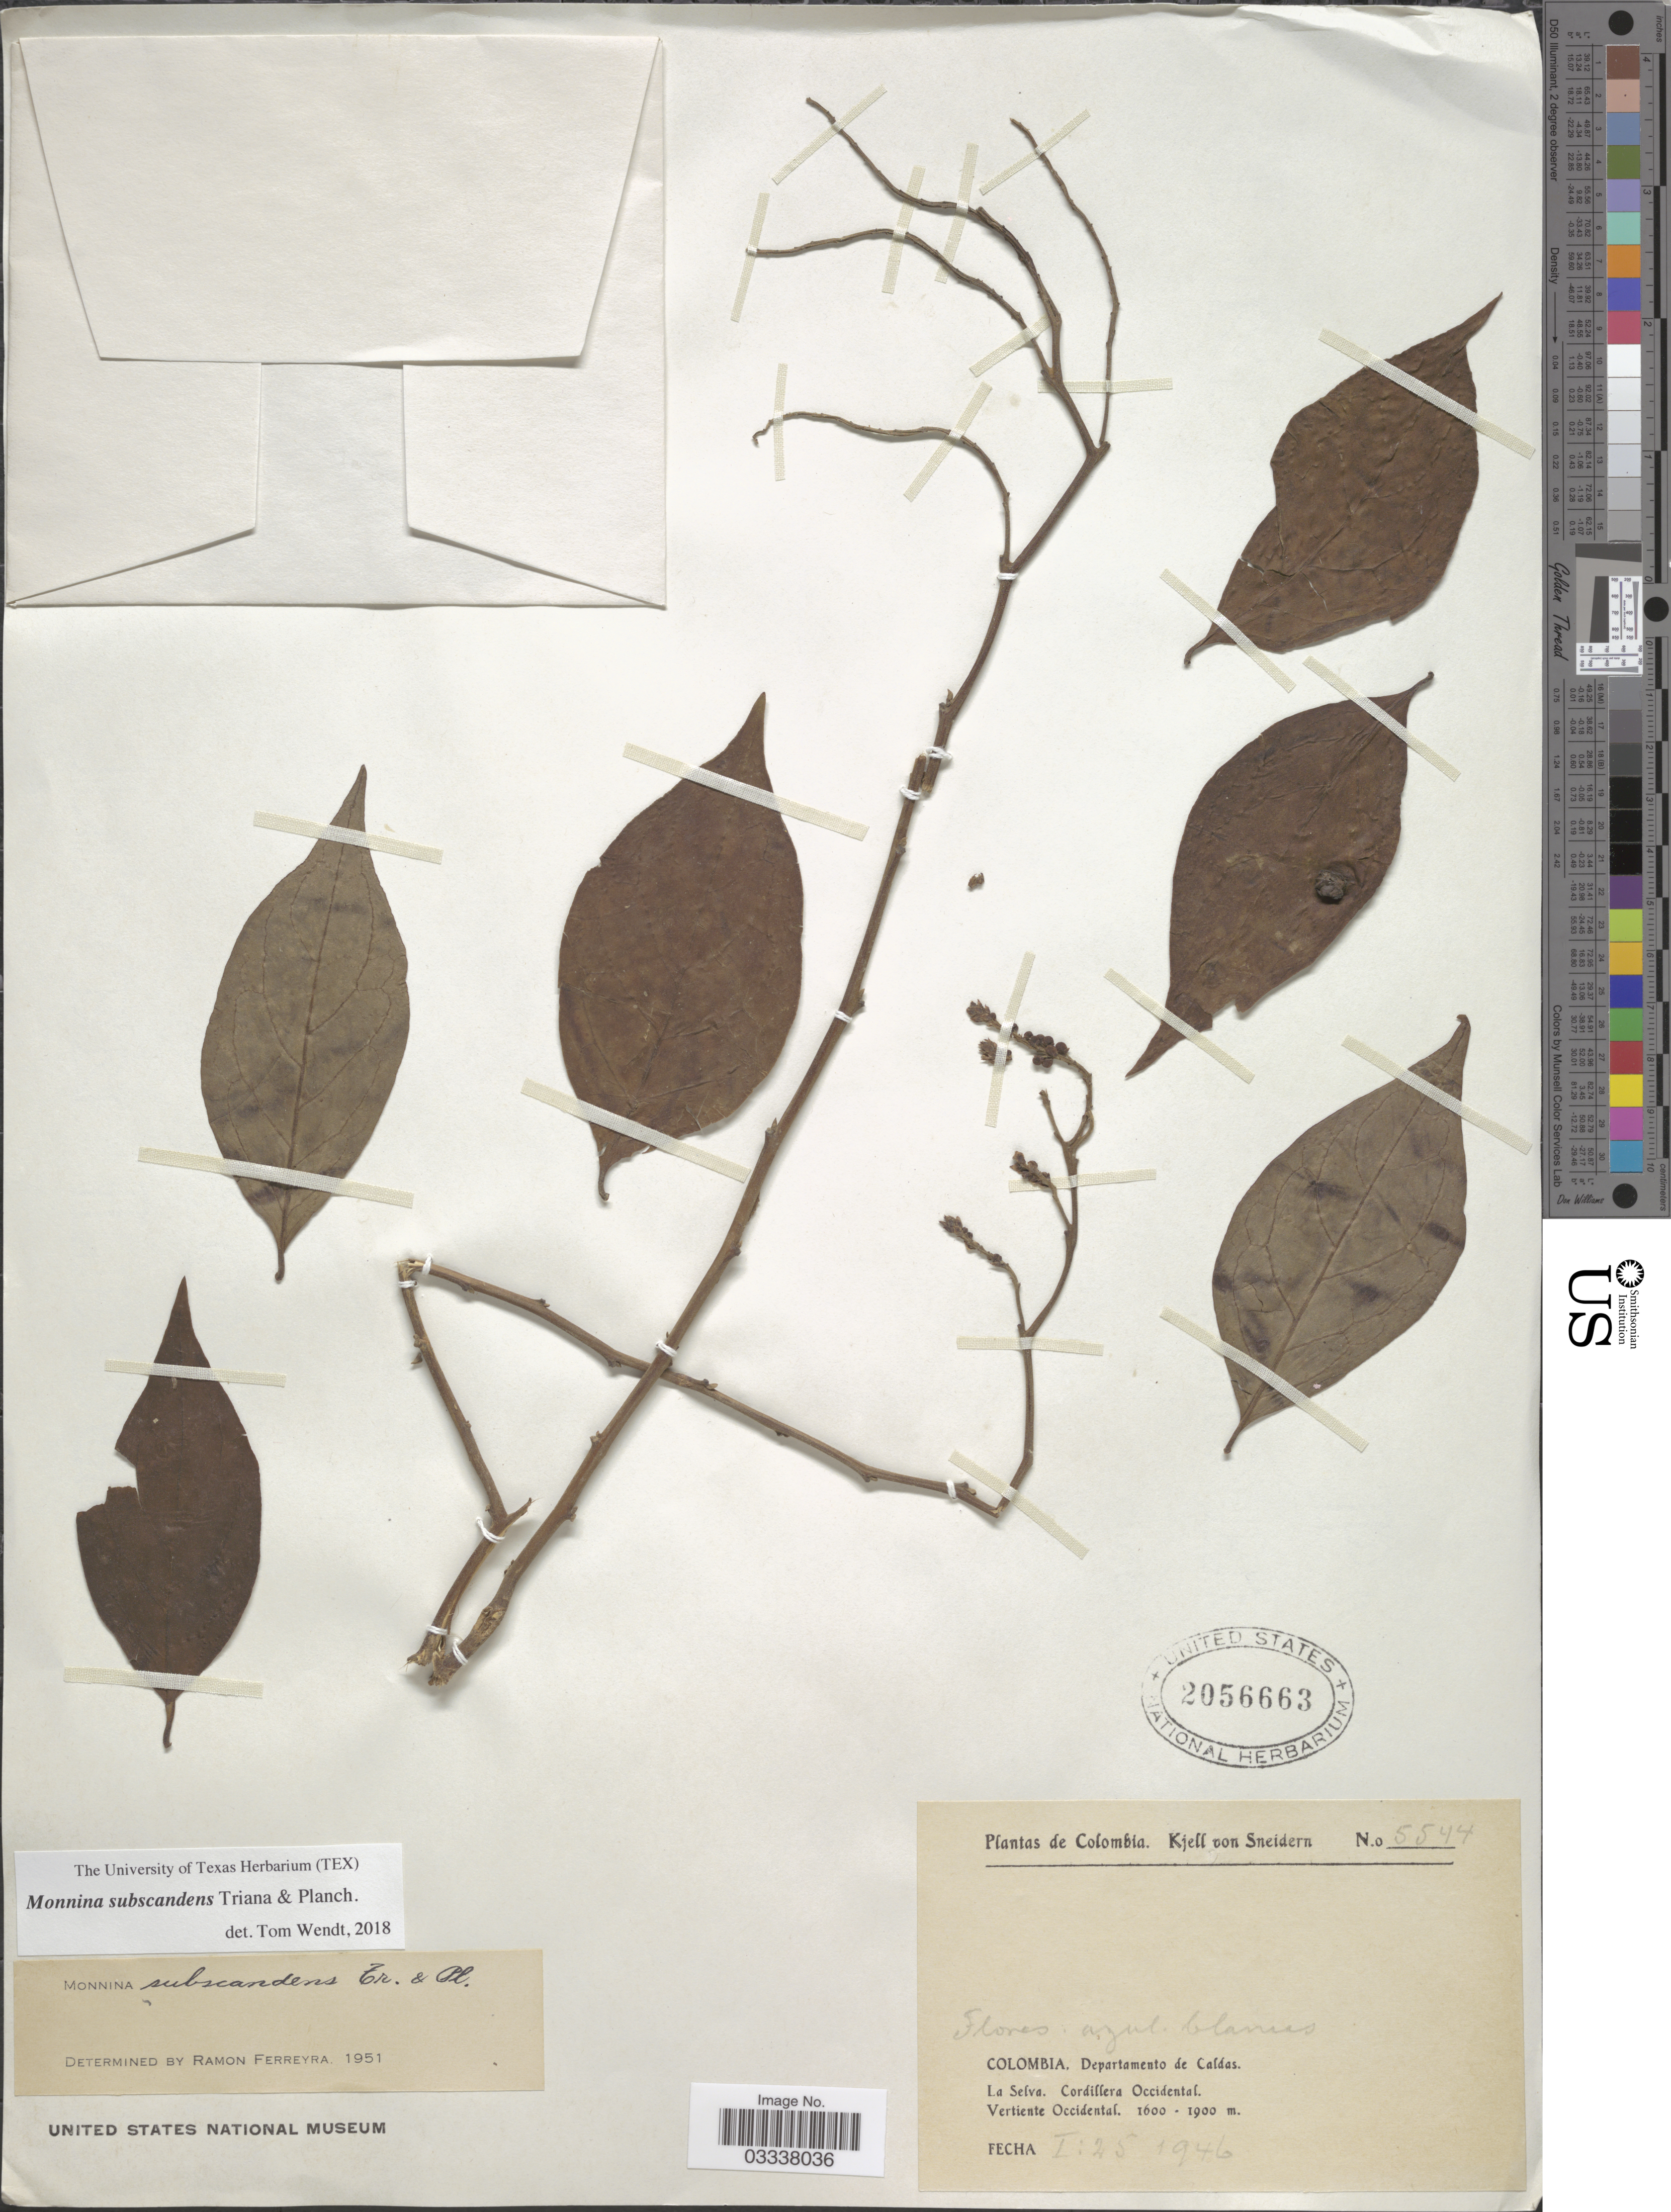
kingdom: Plantae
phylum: Tracheophyta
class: Magnoliopsida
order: Fabales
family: Polygalaceae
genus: Monnina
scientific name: Monnina subscandens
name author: Triana & Planch.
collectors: K. von Sneidern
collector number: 5544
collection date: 1946-01-25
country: Colombia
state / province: Caldas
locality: Departamento de Caldas, La Selva. Cordillera Occidental. Vertiente Occidental.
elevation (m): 1600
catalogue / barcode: US 2056663